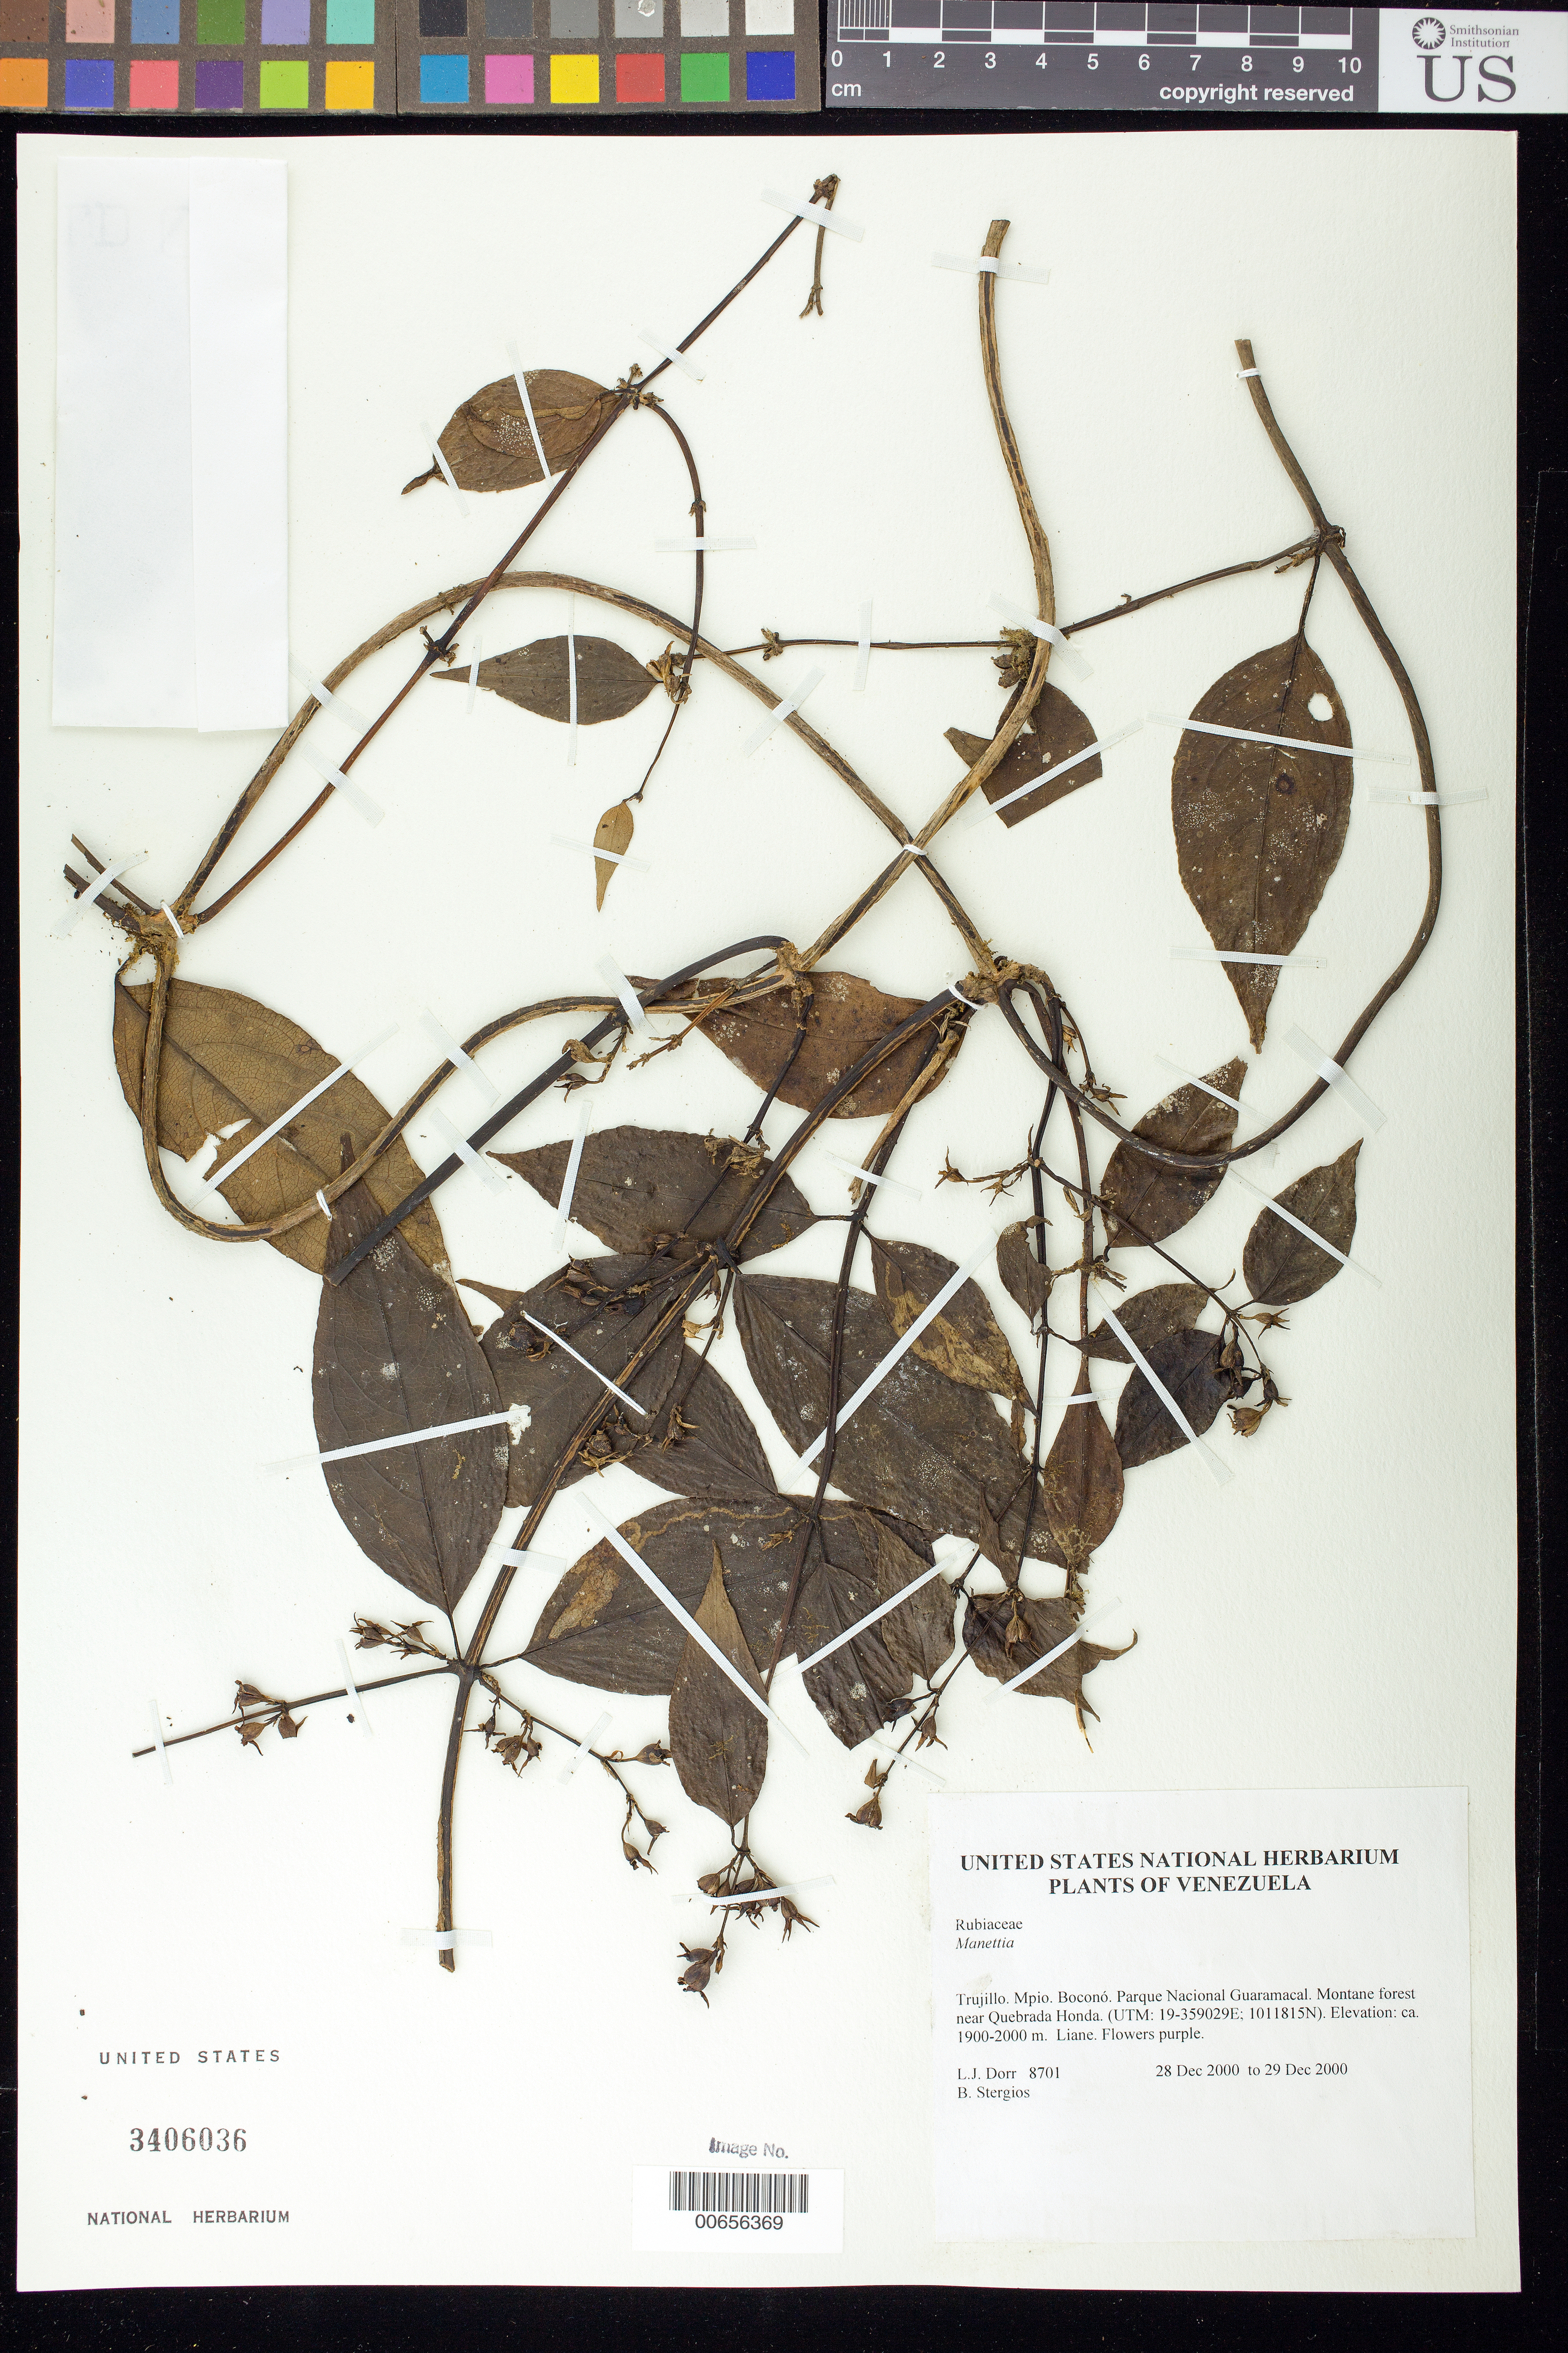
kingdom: Plantae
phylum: Tracheophyta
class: Magnoliopsida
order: Gentianales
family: Rubiaceae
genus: Manettia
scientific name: Manettia sp.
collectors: L. J. Dorr & B. G. Stergios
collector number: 8701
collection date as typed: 28 Dec 2000 to 29 Dec 2000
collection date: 2000-12-28/2000-12-29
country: Venezuela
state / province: Trujillo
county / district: Boconó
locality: Parque Nacional Guaramacal near Quebrada Honda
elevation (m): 1900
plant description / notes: MO, PORT, US, VEN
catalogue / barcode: US 3406036